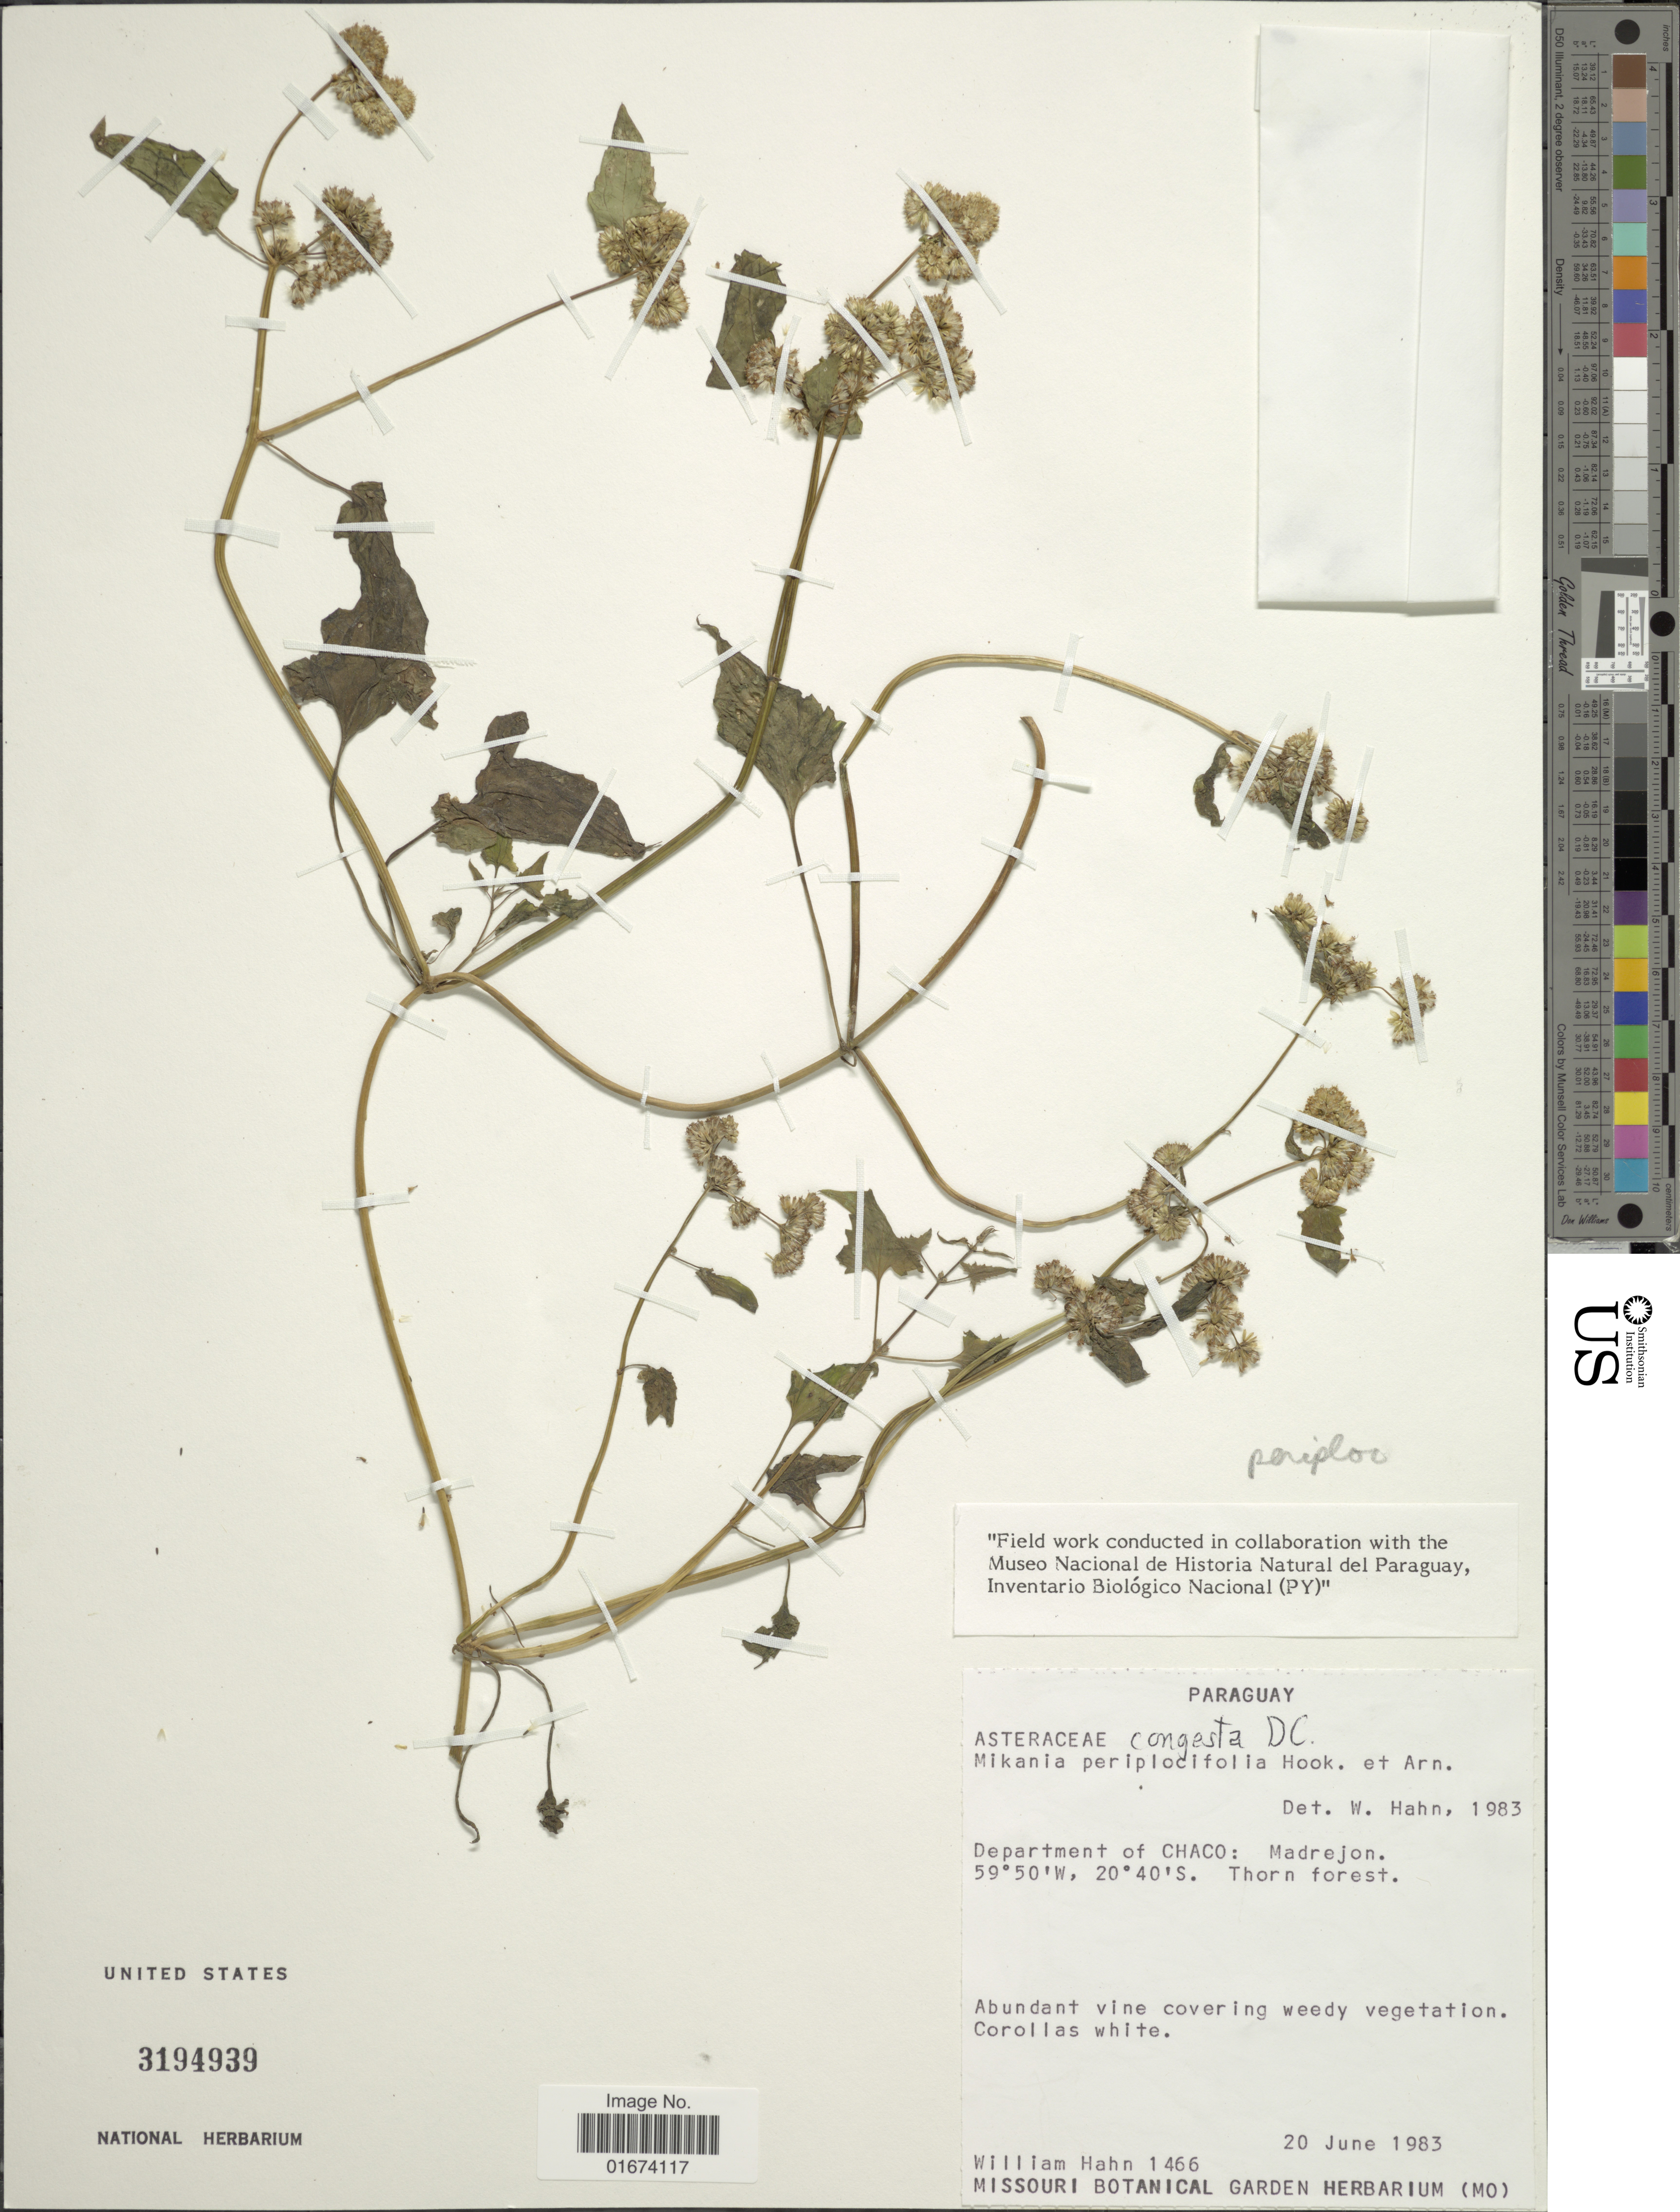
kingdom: Plantae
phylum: Tracheophyta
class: Magnoliopsida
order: Asterales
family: Asteraceae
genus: Mikania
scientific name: Mikania periplocifolia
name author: Hook. & Arn.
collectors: W. J. Hahn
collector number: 1466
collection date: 1983-06-20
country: Argentina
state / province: Chaco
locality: Department of Chaco: Madrejon. Thorn forest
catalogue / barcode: US 3194939